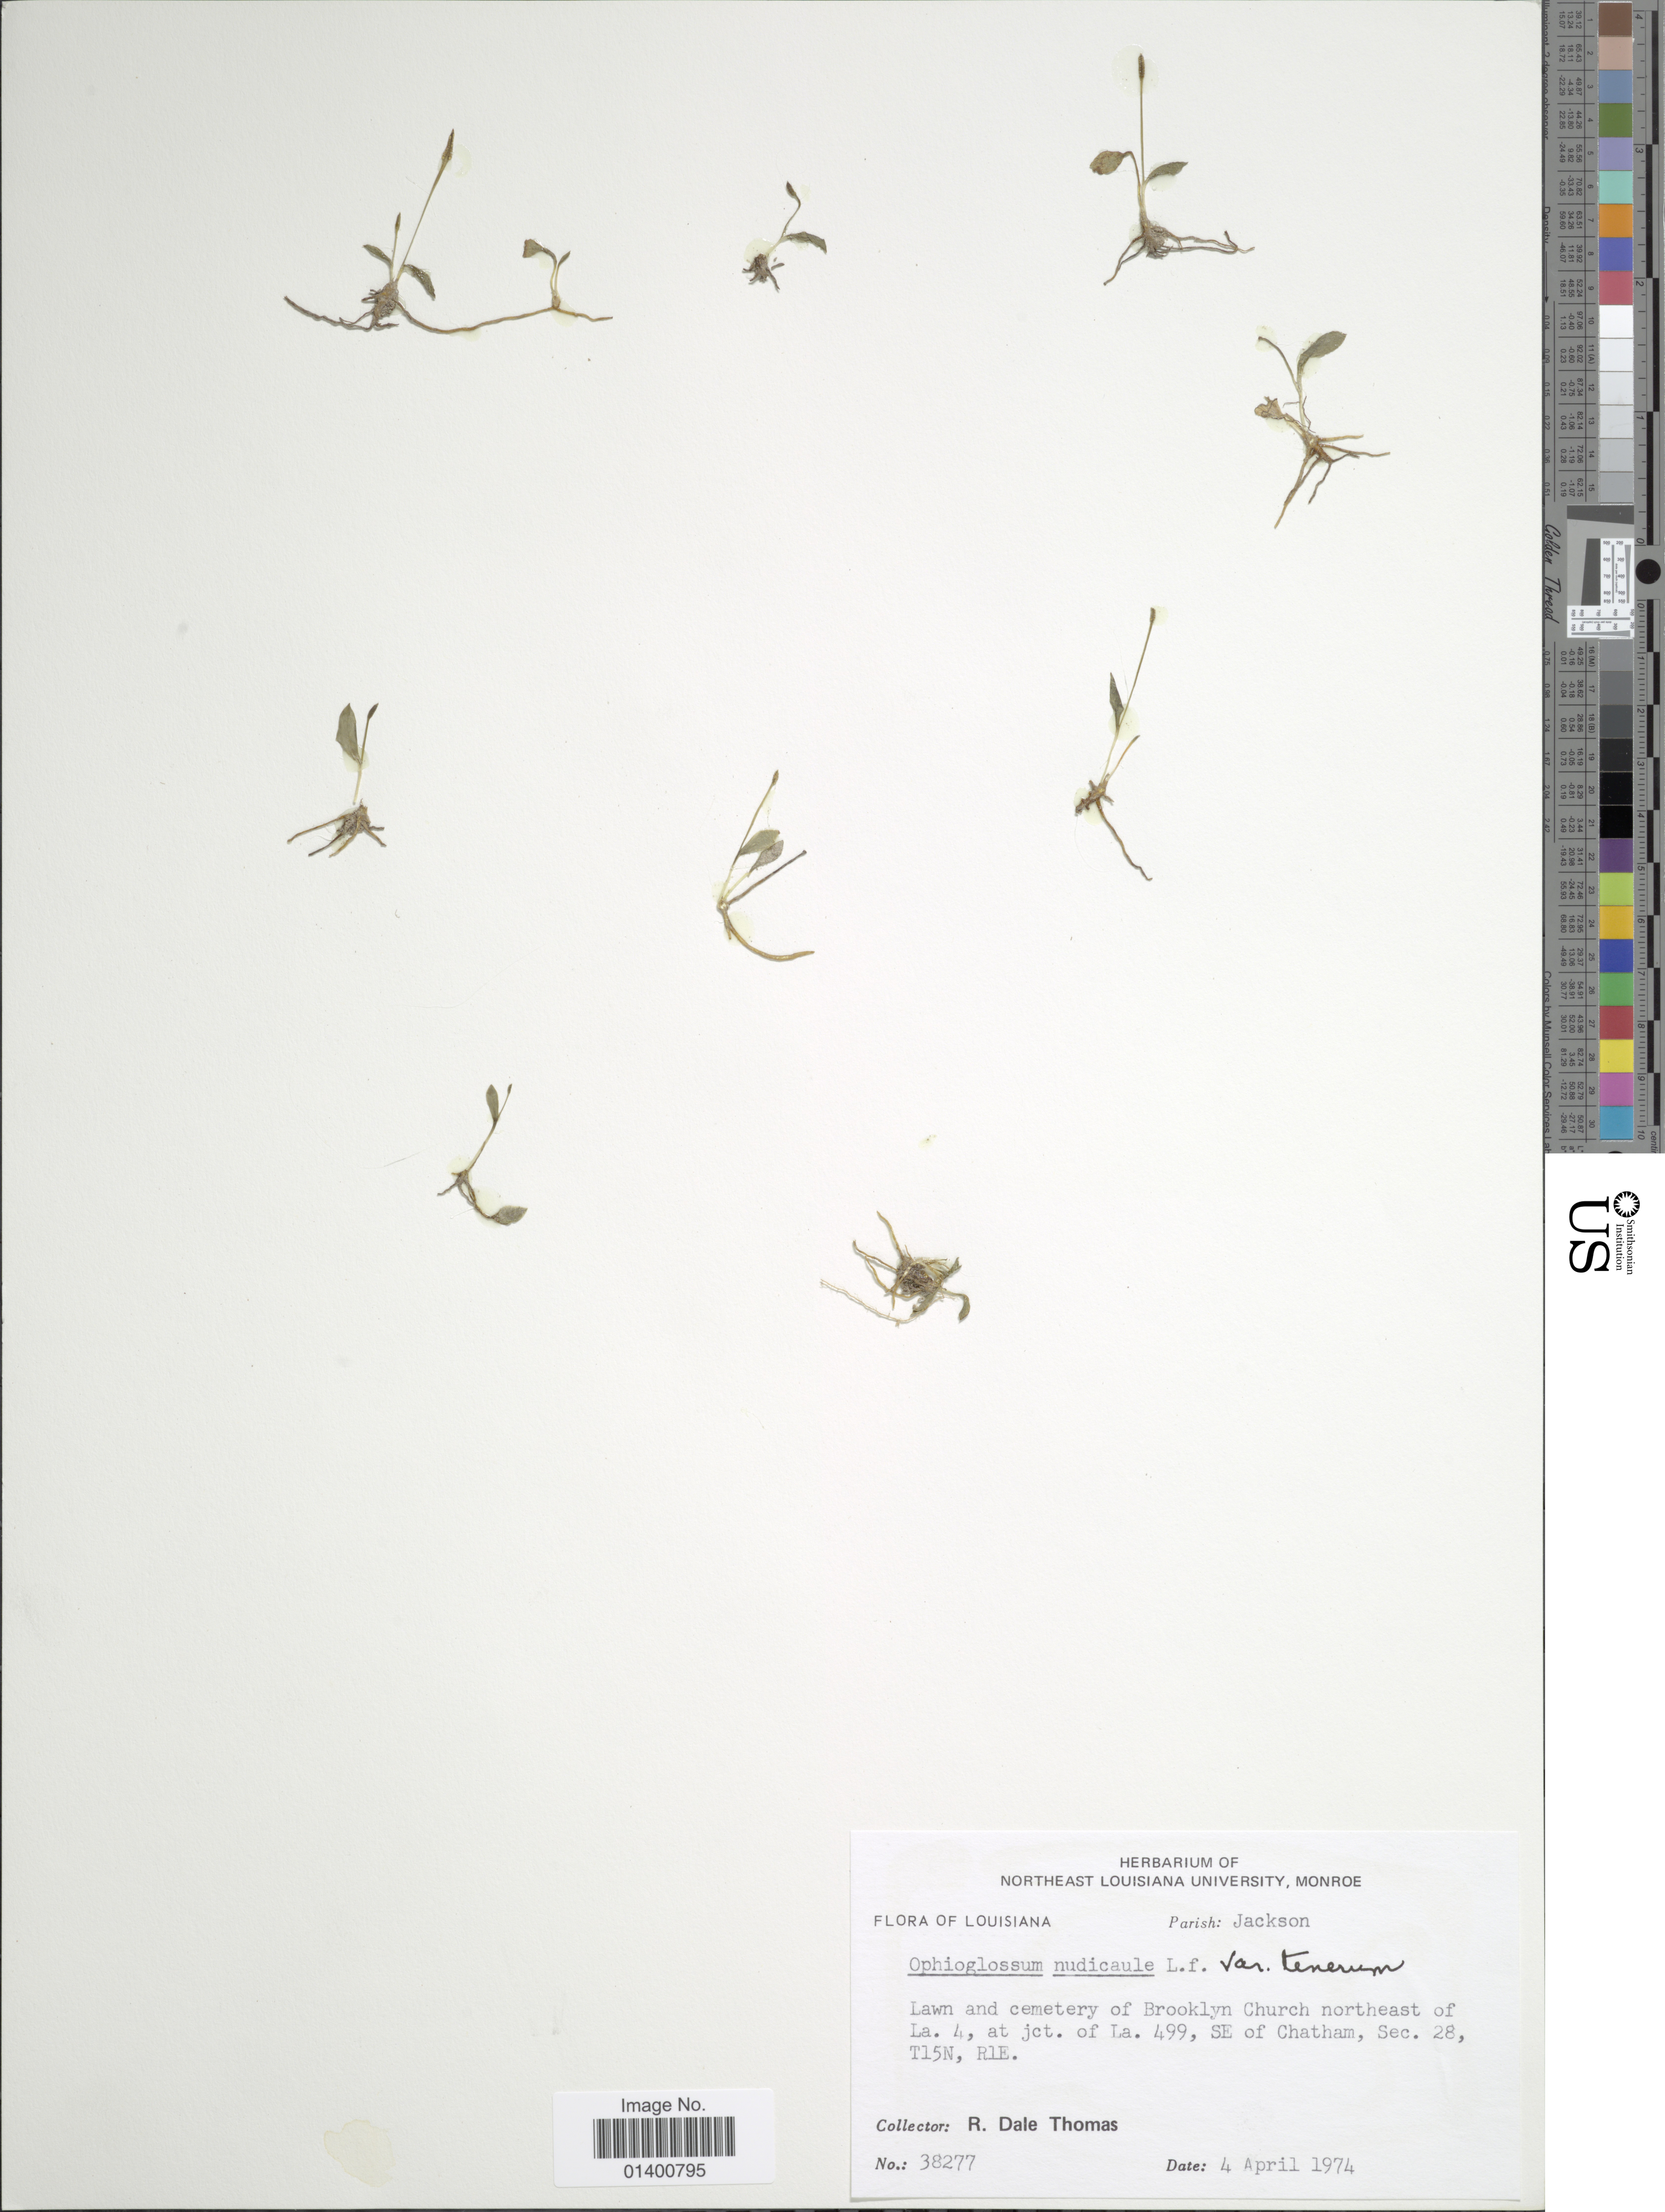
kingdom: Plantae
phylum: Tracheophyta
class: Polypodiopsida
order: Ophioglossales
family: Ophioglossaceae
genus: Ophioglossum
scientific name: Ophioglossum nudicaule var. tenerum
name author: (Mett. ex Prantl) R.T. Clausen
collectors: R. Thomas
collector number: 38277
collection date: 1974-04-04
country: United States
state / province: Louisiana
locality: Parish Jackson, Lawn and cemetery of Brooklyn Church northeast of La. 4, at jct. of La. 499, SE of Chatham, Sec. 28, T15N, T1E